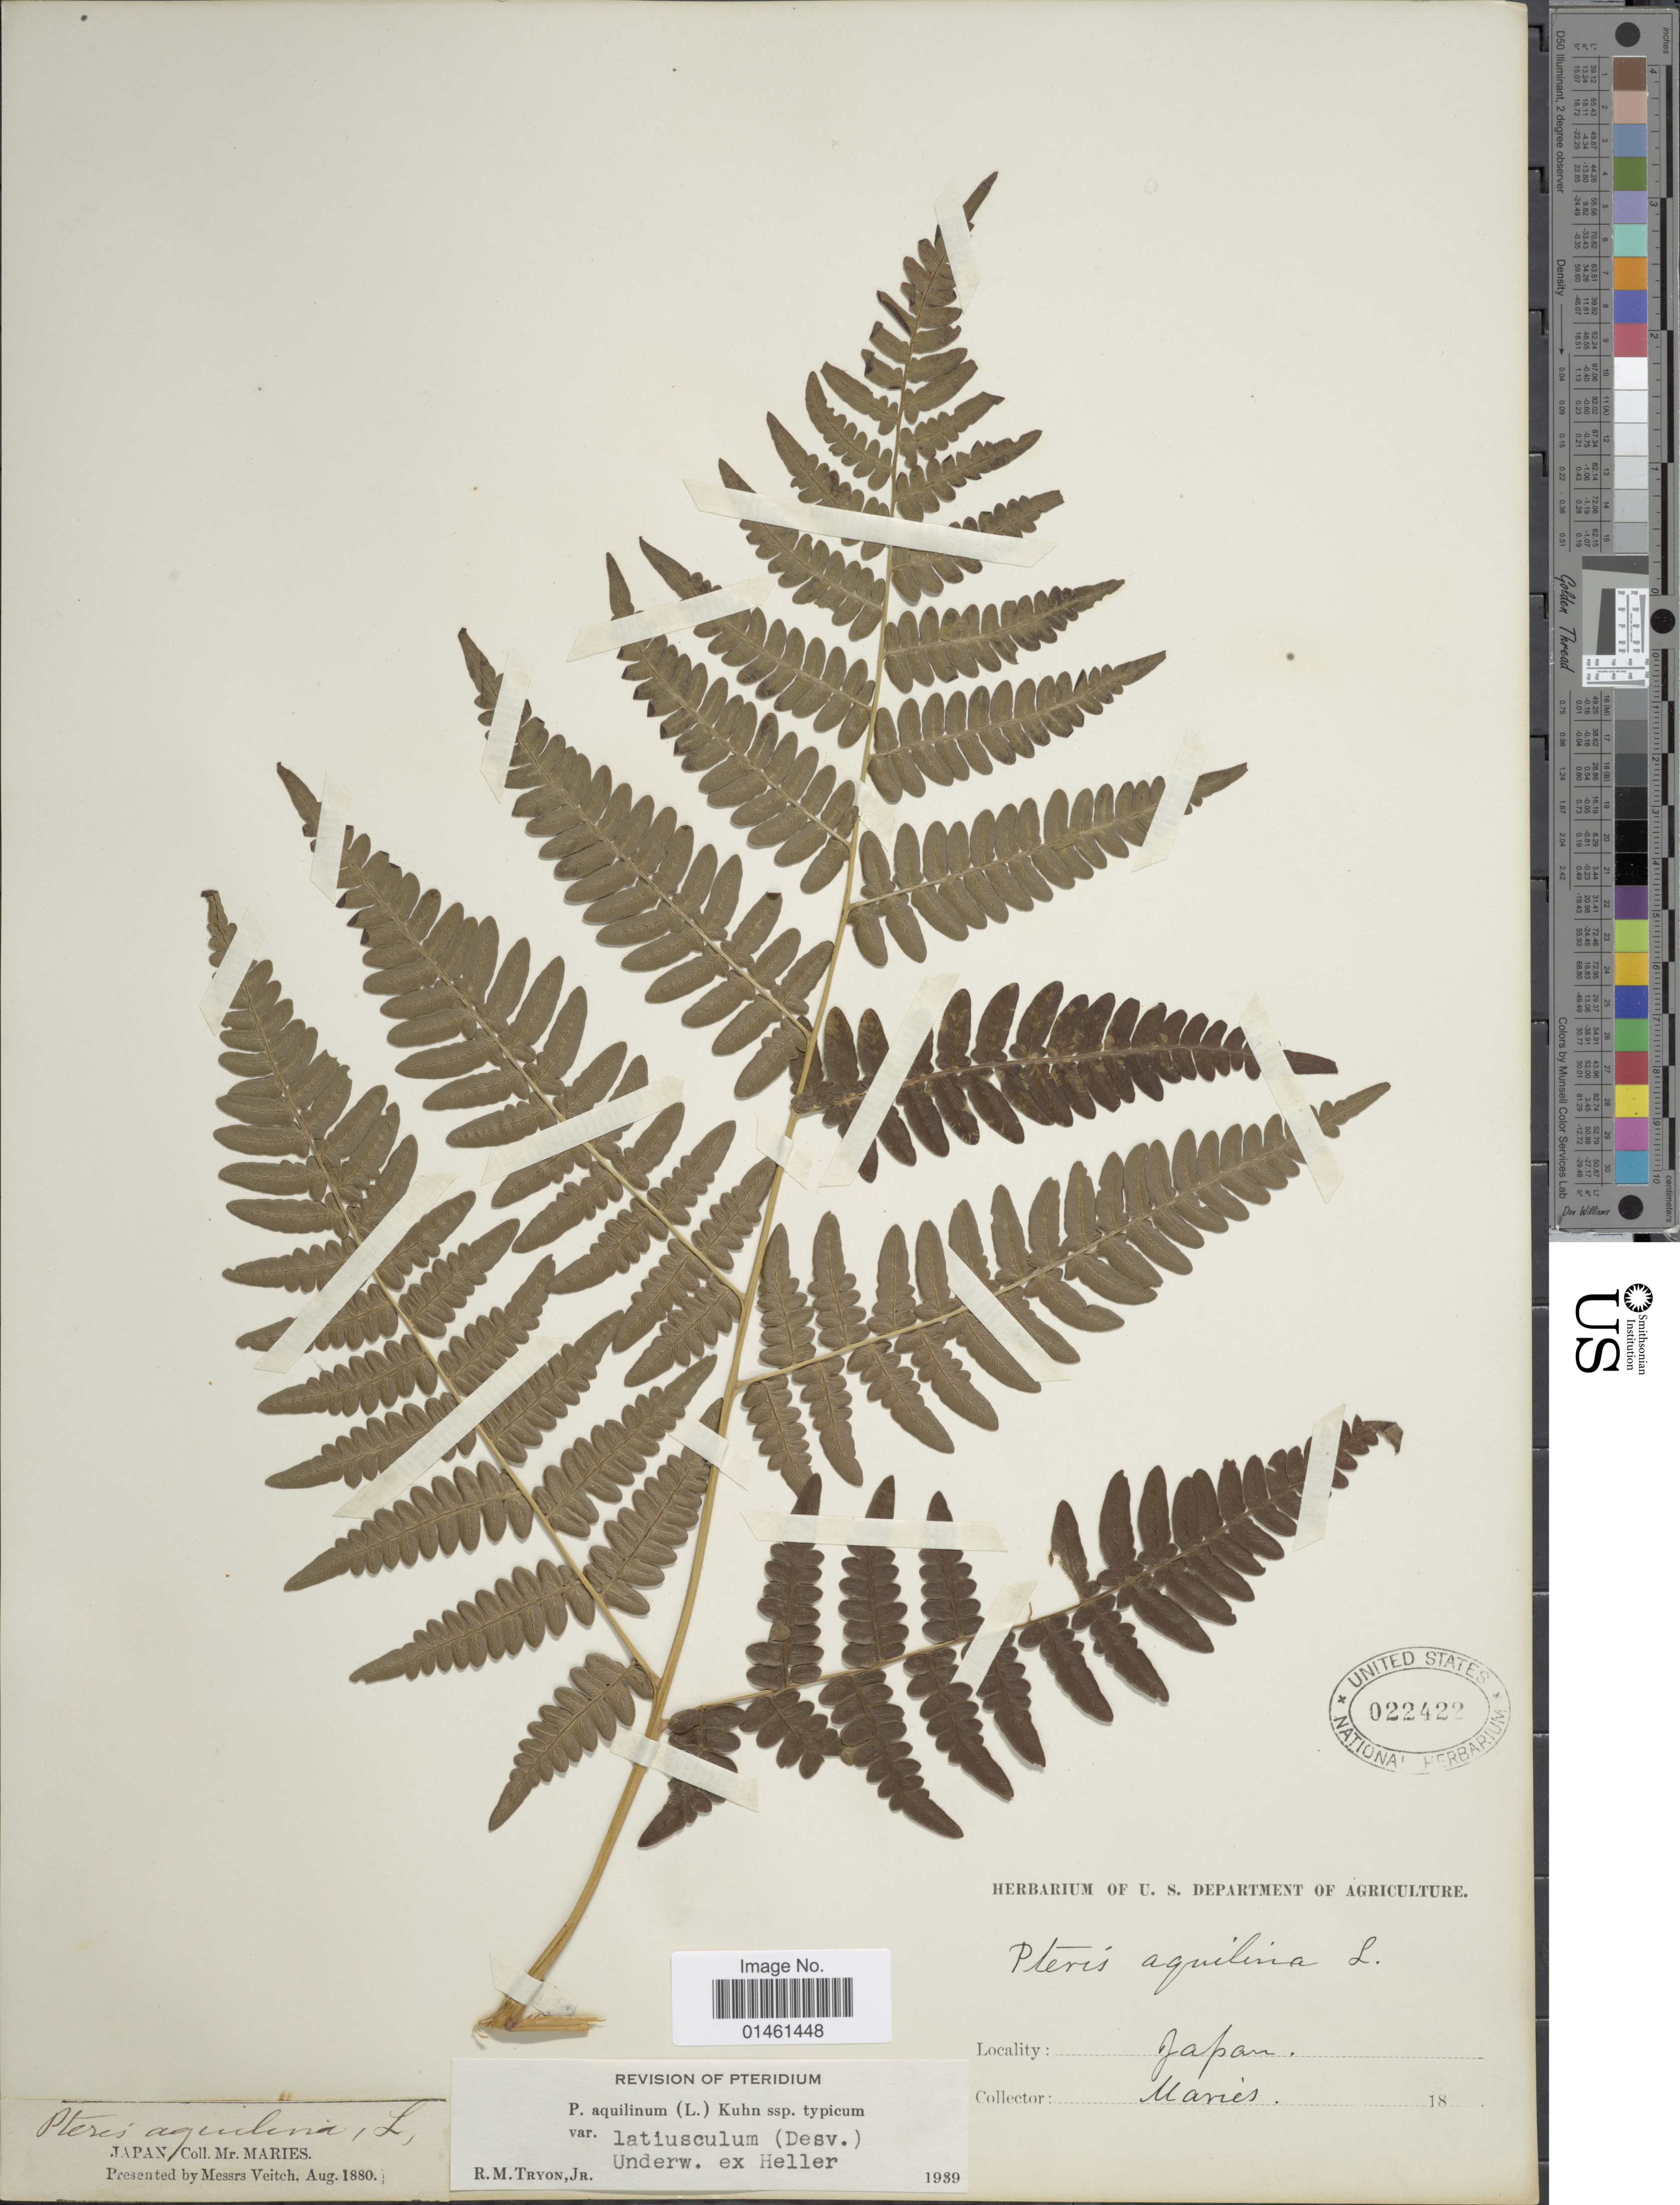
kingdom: Plantae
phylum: Tracheophyta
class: Polypodiopsida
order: Polypodiales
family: Dennstaedtiaceae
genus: Pteridium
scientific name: Pteridium aquilinum var. latiusculum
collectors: Maries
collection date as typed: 18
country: Japan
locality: Japan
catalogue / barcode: US 22422